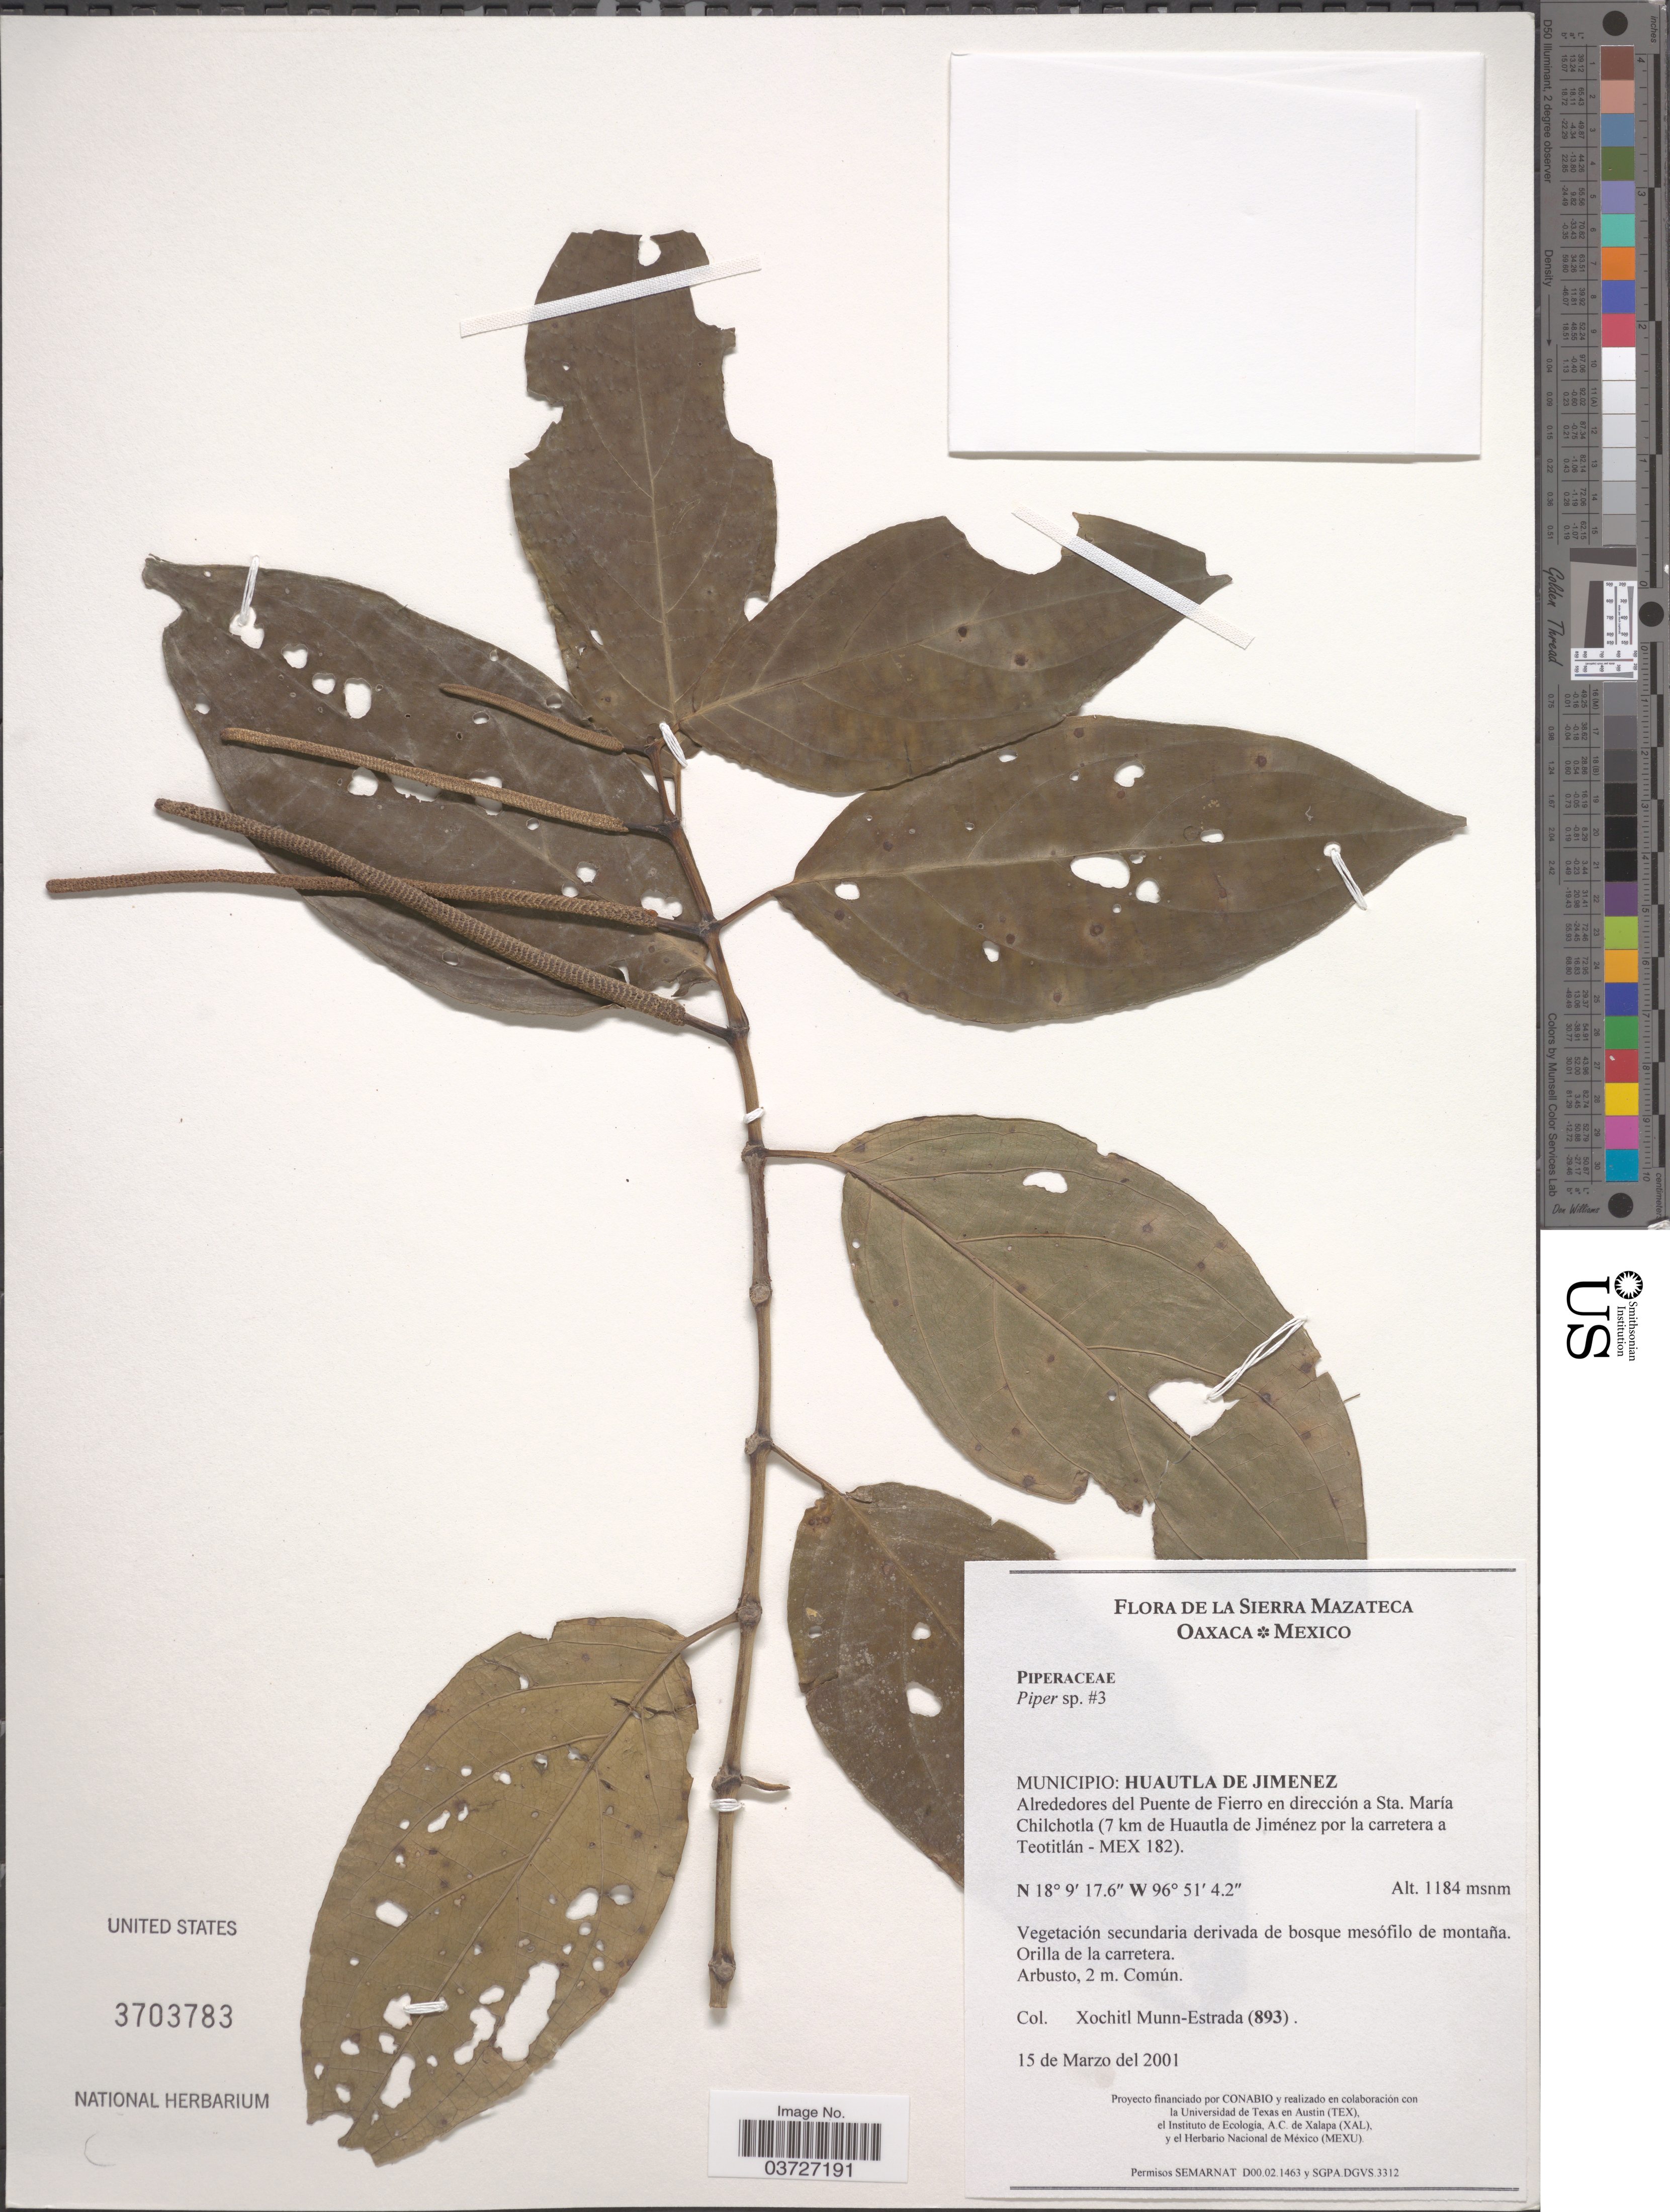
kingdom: Plantae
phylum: Tracheophyta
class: Magnoliopsida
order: Piperales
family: Piperaceae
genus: Piper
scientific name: Piper sp.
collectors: X. Munn-Estrada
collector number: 893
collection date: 2001-03-15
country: Mexico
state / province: Oaxaca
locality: Sierra Mazateca. Municipio: Huautla de Jimenez. Alrededores del Puente de Fierro en dirección a Sta. María Chilchotla (7 km de Huautla de Jiménez por la carretera a Teotitlán - Mex 182).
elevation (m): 1184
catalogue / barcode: US 3703783